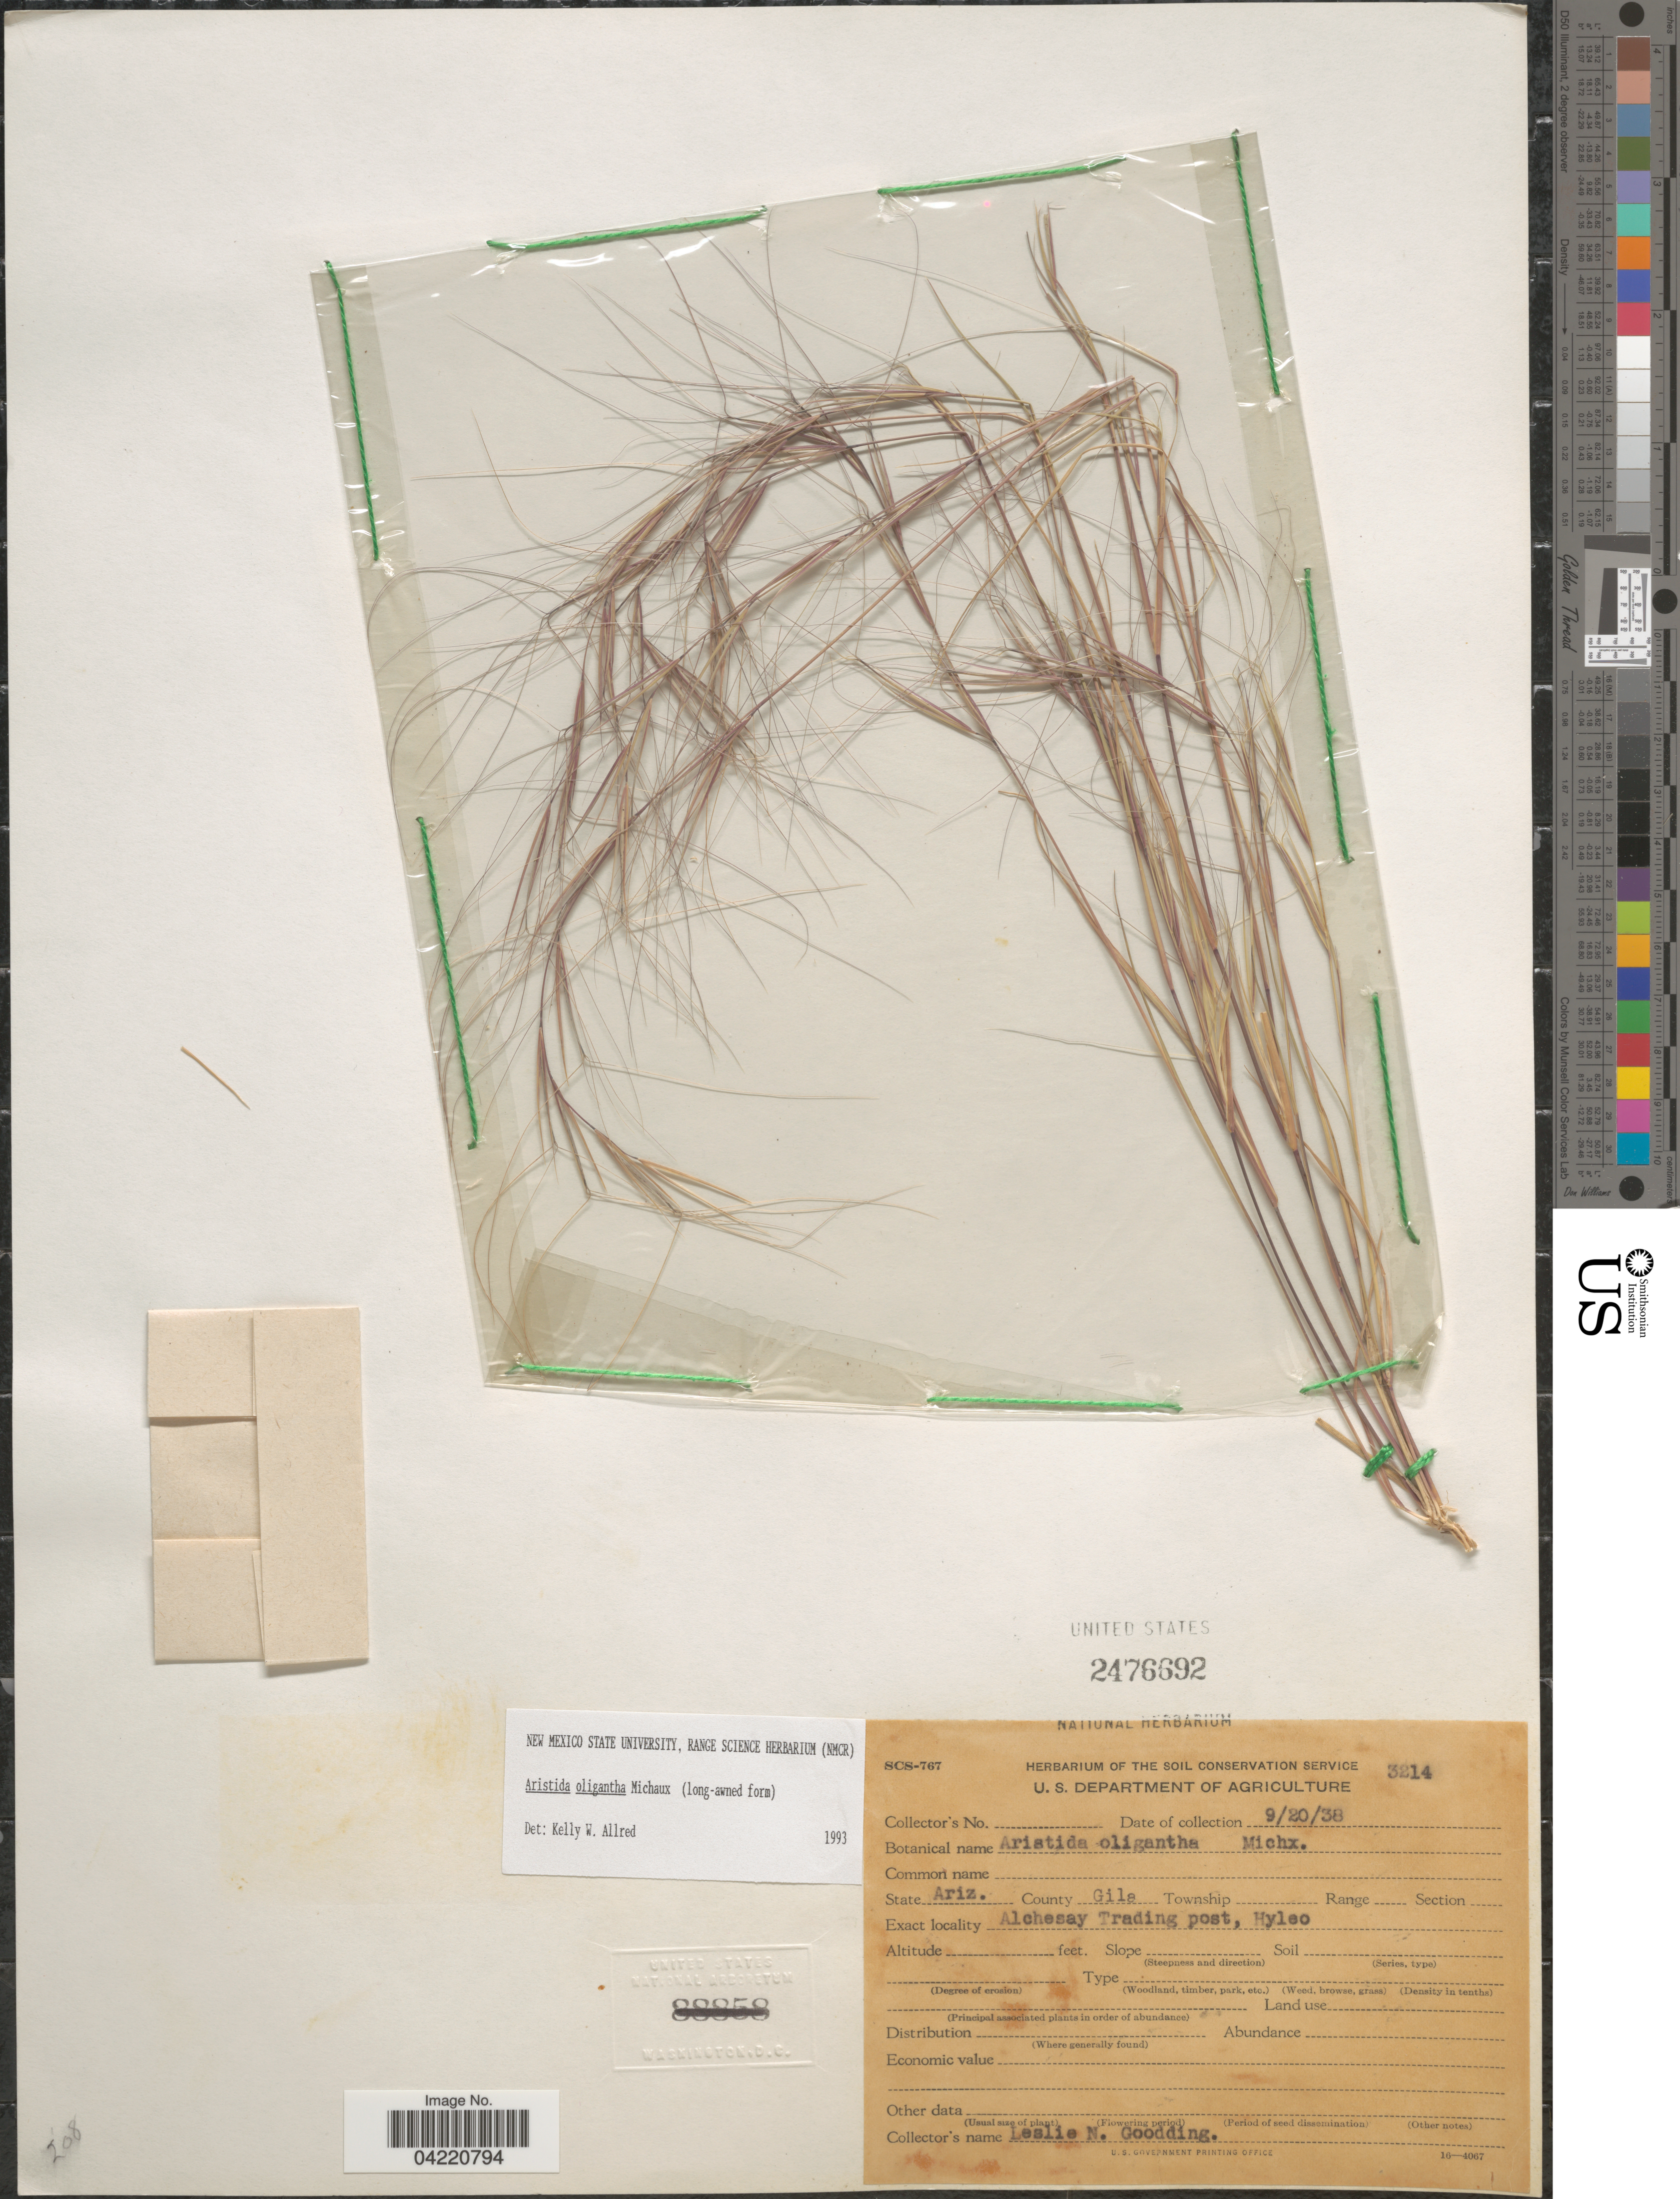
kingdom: Plantae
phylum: Tracheophyta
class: Liliopsida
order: Poales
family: Poaceae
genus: Aristida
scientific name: Aristida oligantha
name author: Michx.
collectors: L. N. Goodding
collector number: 3214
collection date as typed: Transcribed d/m/y: 20/9/38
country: United States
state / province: Arizona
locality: County Gila. Alchesay Trading post, Hyleo.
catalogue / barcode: US 2476692